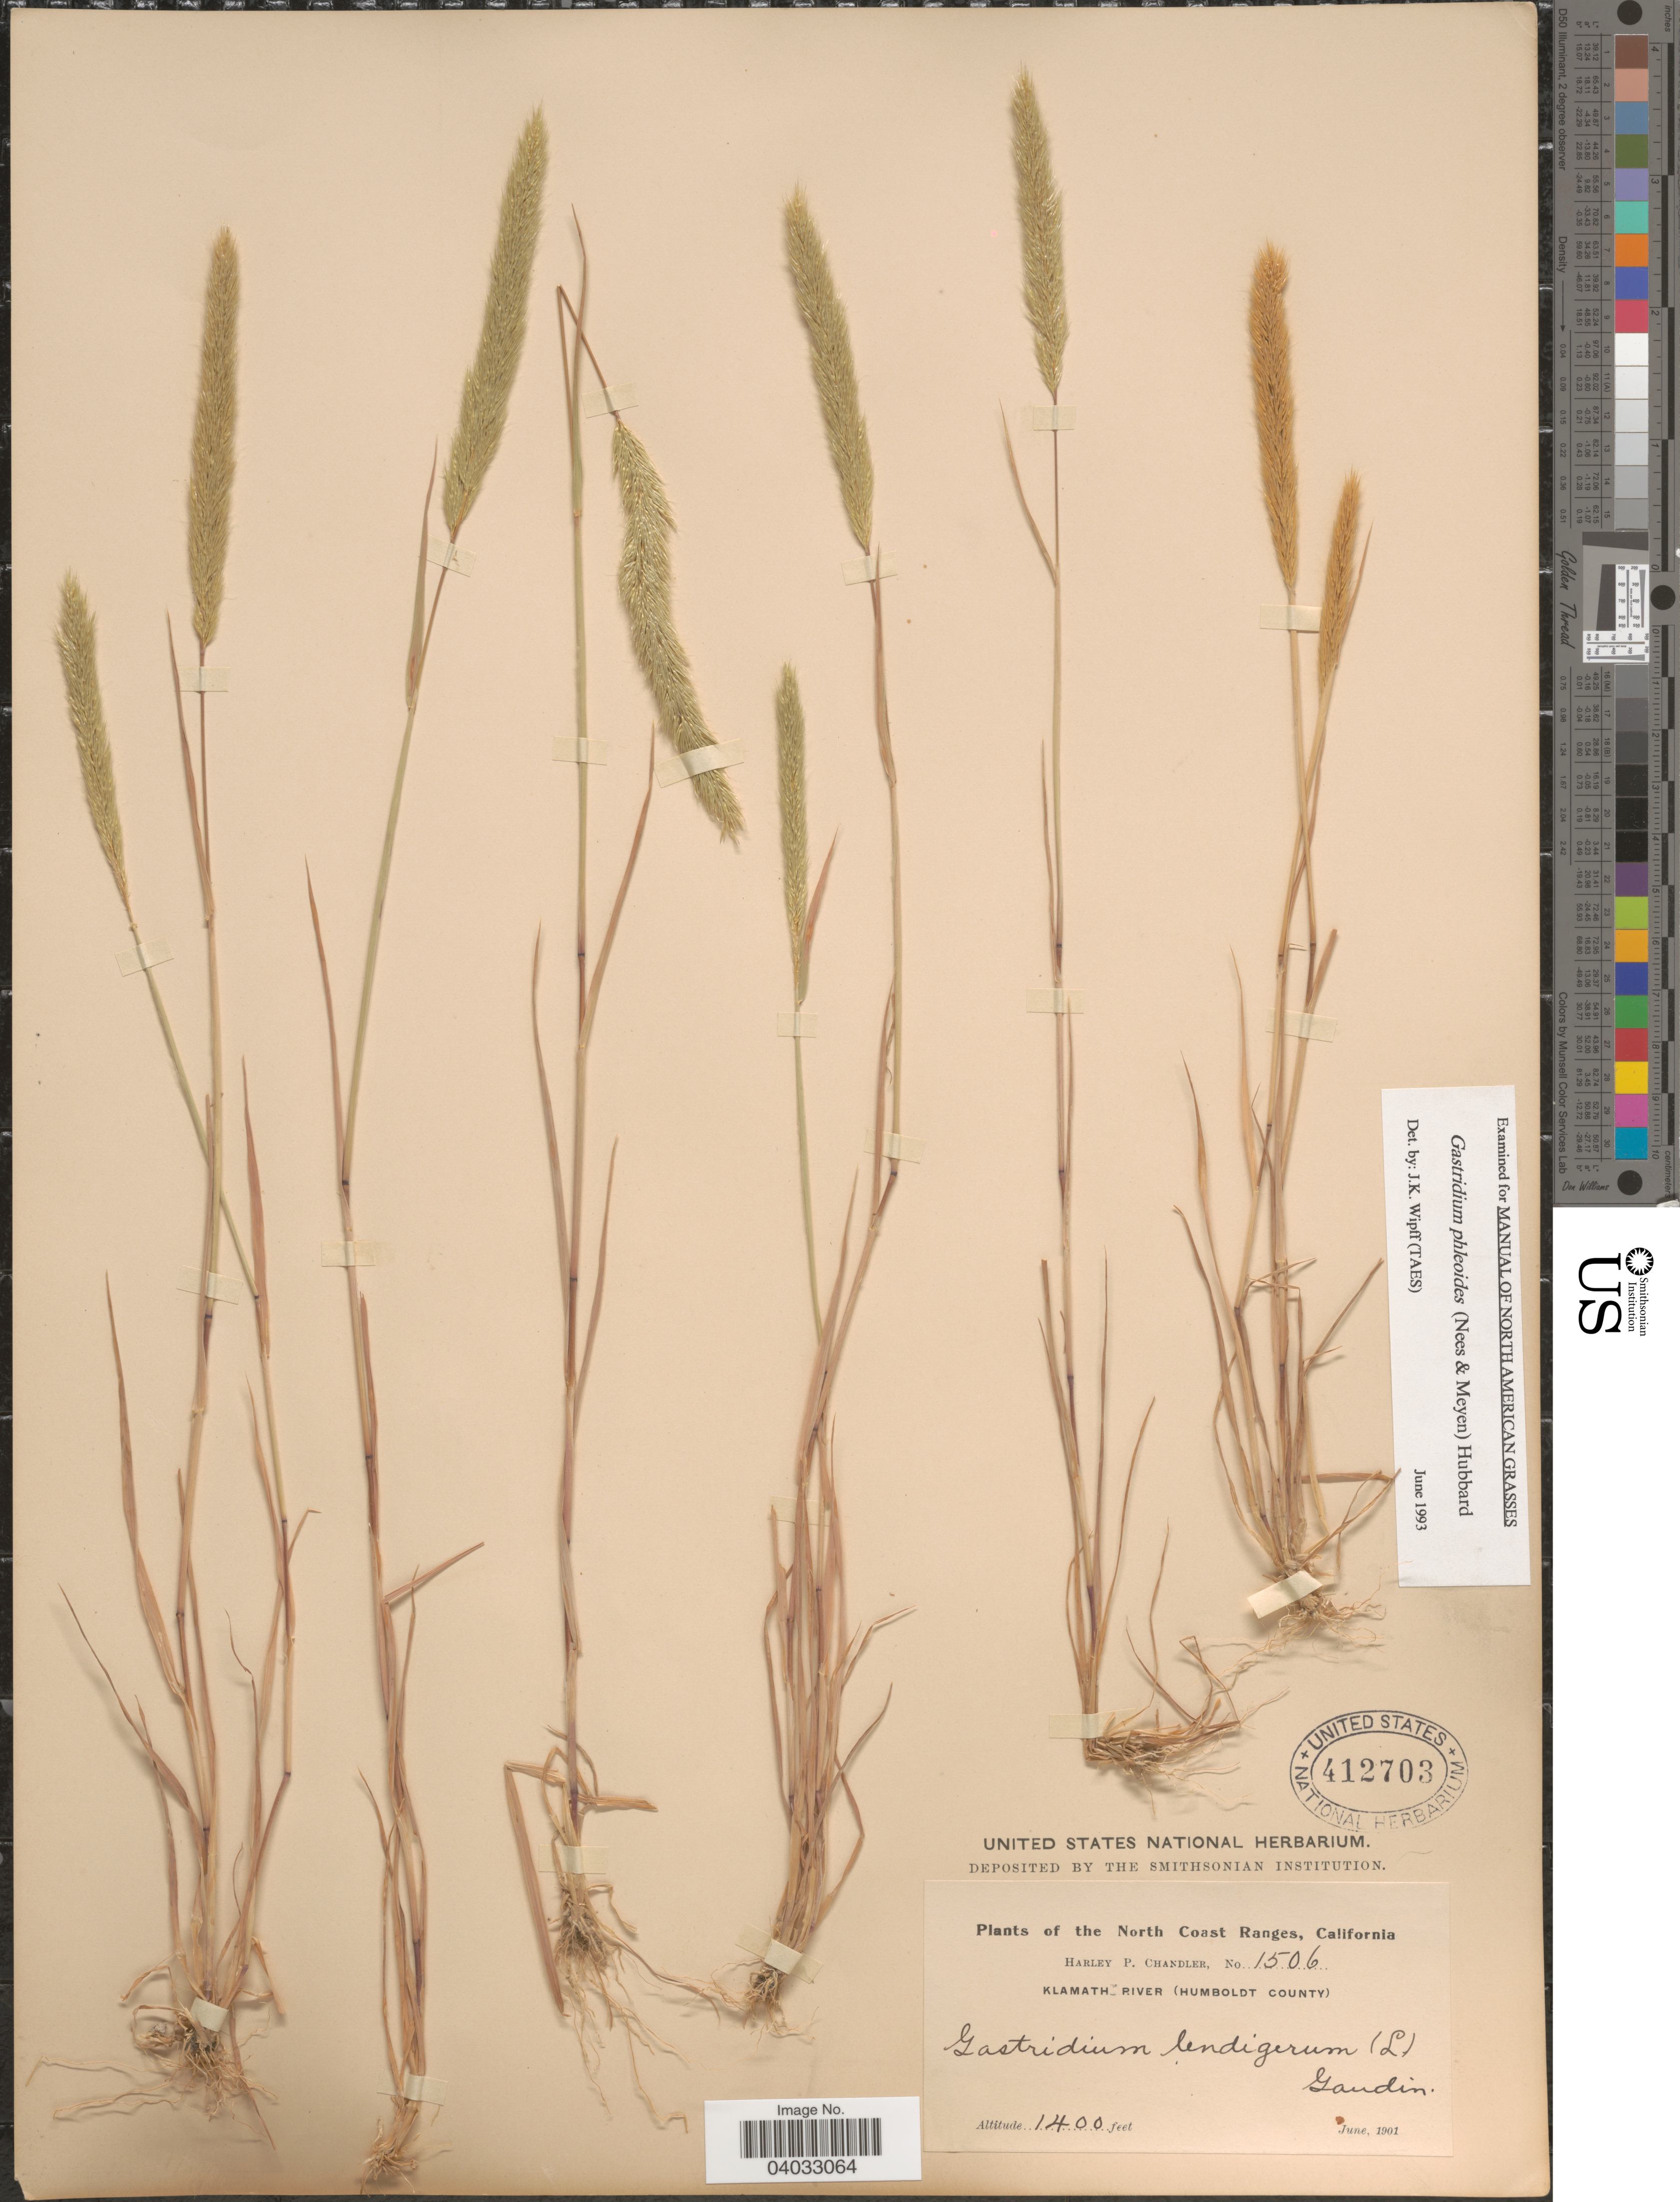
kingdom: Plantae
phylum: Tracheophyta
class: Liliopsida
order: Poales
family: Poaceae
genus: Gastridium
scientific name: Gastridium phleoides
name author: (Nees) C.E. Hubb.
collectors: H. Chandler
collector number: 1506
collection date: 1901-06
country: United States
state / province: California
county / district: Humboldt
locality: The North Coast Ranges. Klamath River (Humboldt County).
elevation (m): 427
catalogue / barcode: US 412703